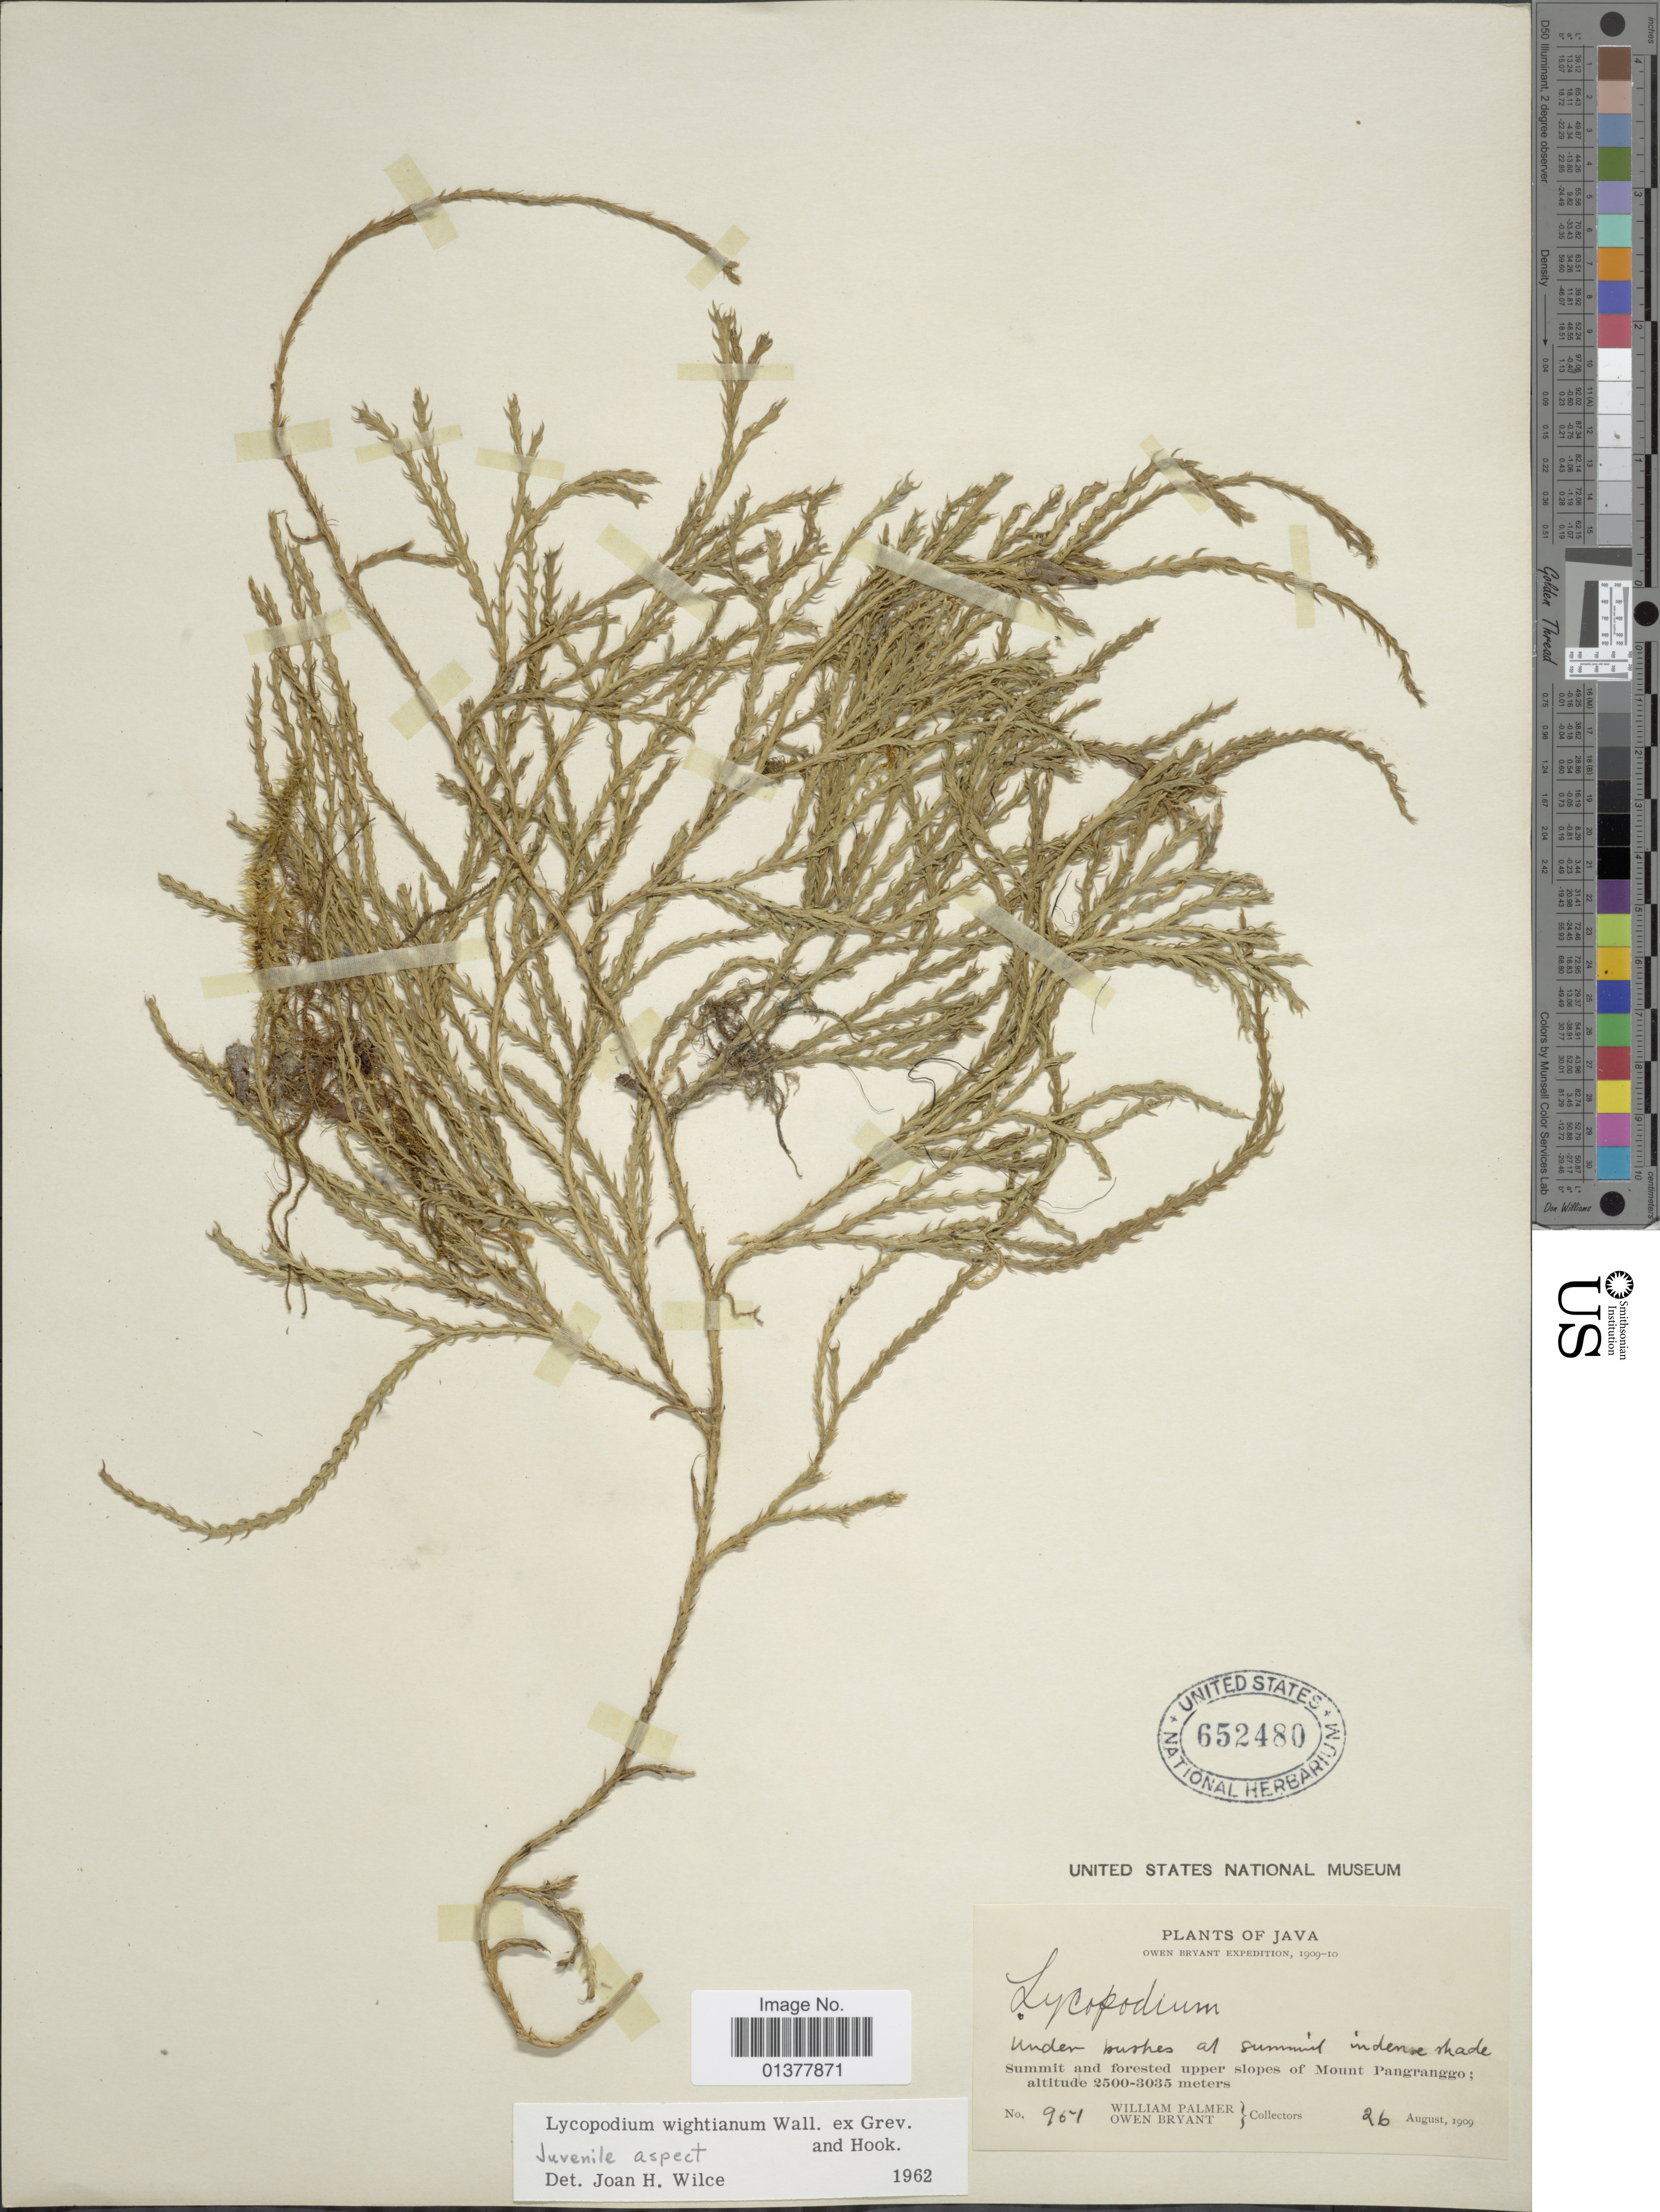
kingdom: Plantae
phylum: Tracheophyta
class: Lycopodiopsida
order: Lycopodiales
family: Lycopodiaceae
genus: Diphasiastrum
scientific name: Diphasiastrum wightianum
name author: (Wall. ex Hook. & Grev.) Holub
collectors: W. Palmer & O. Bryant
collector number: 951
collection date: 1909-08-26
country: Indonesia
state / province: Java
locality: Summit and forested upper slopes of Mount Pangranggo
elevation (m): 2500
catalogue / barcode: US 652480